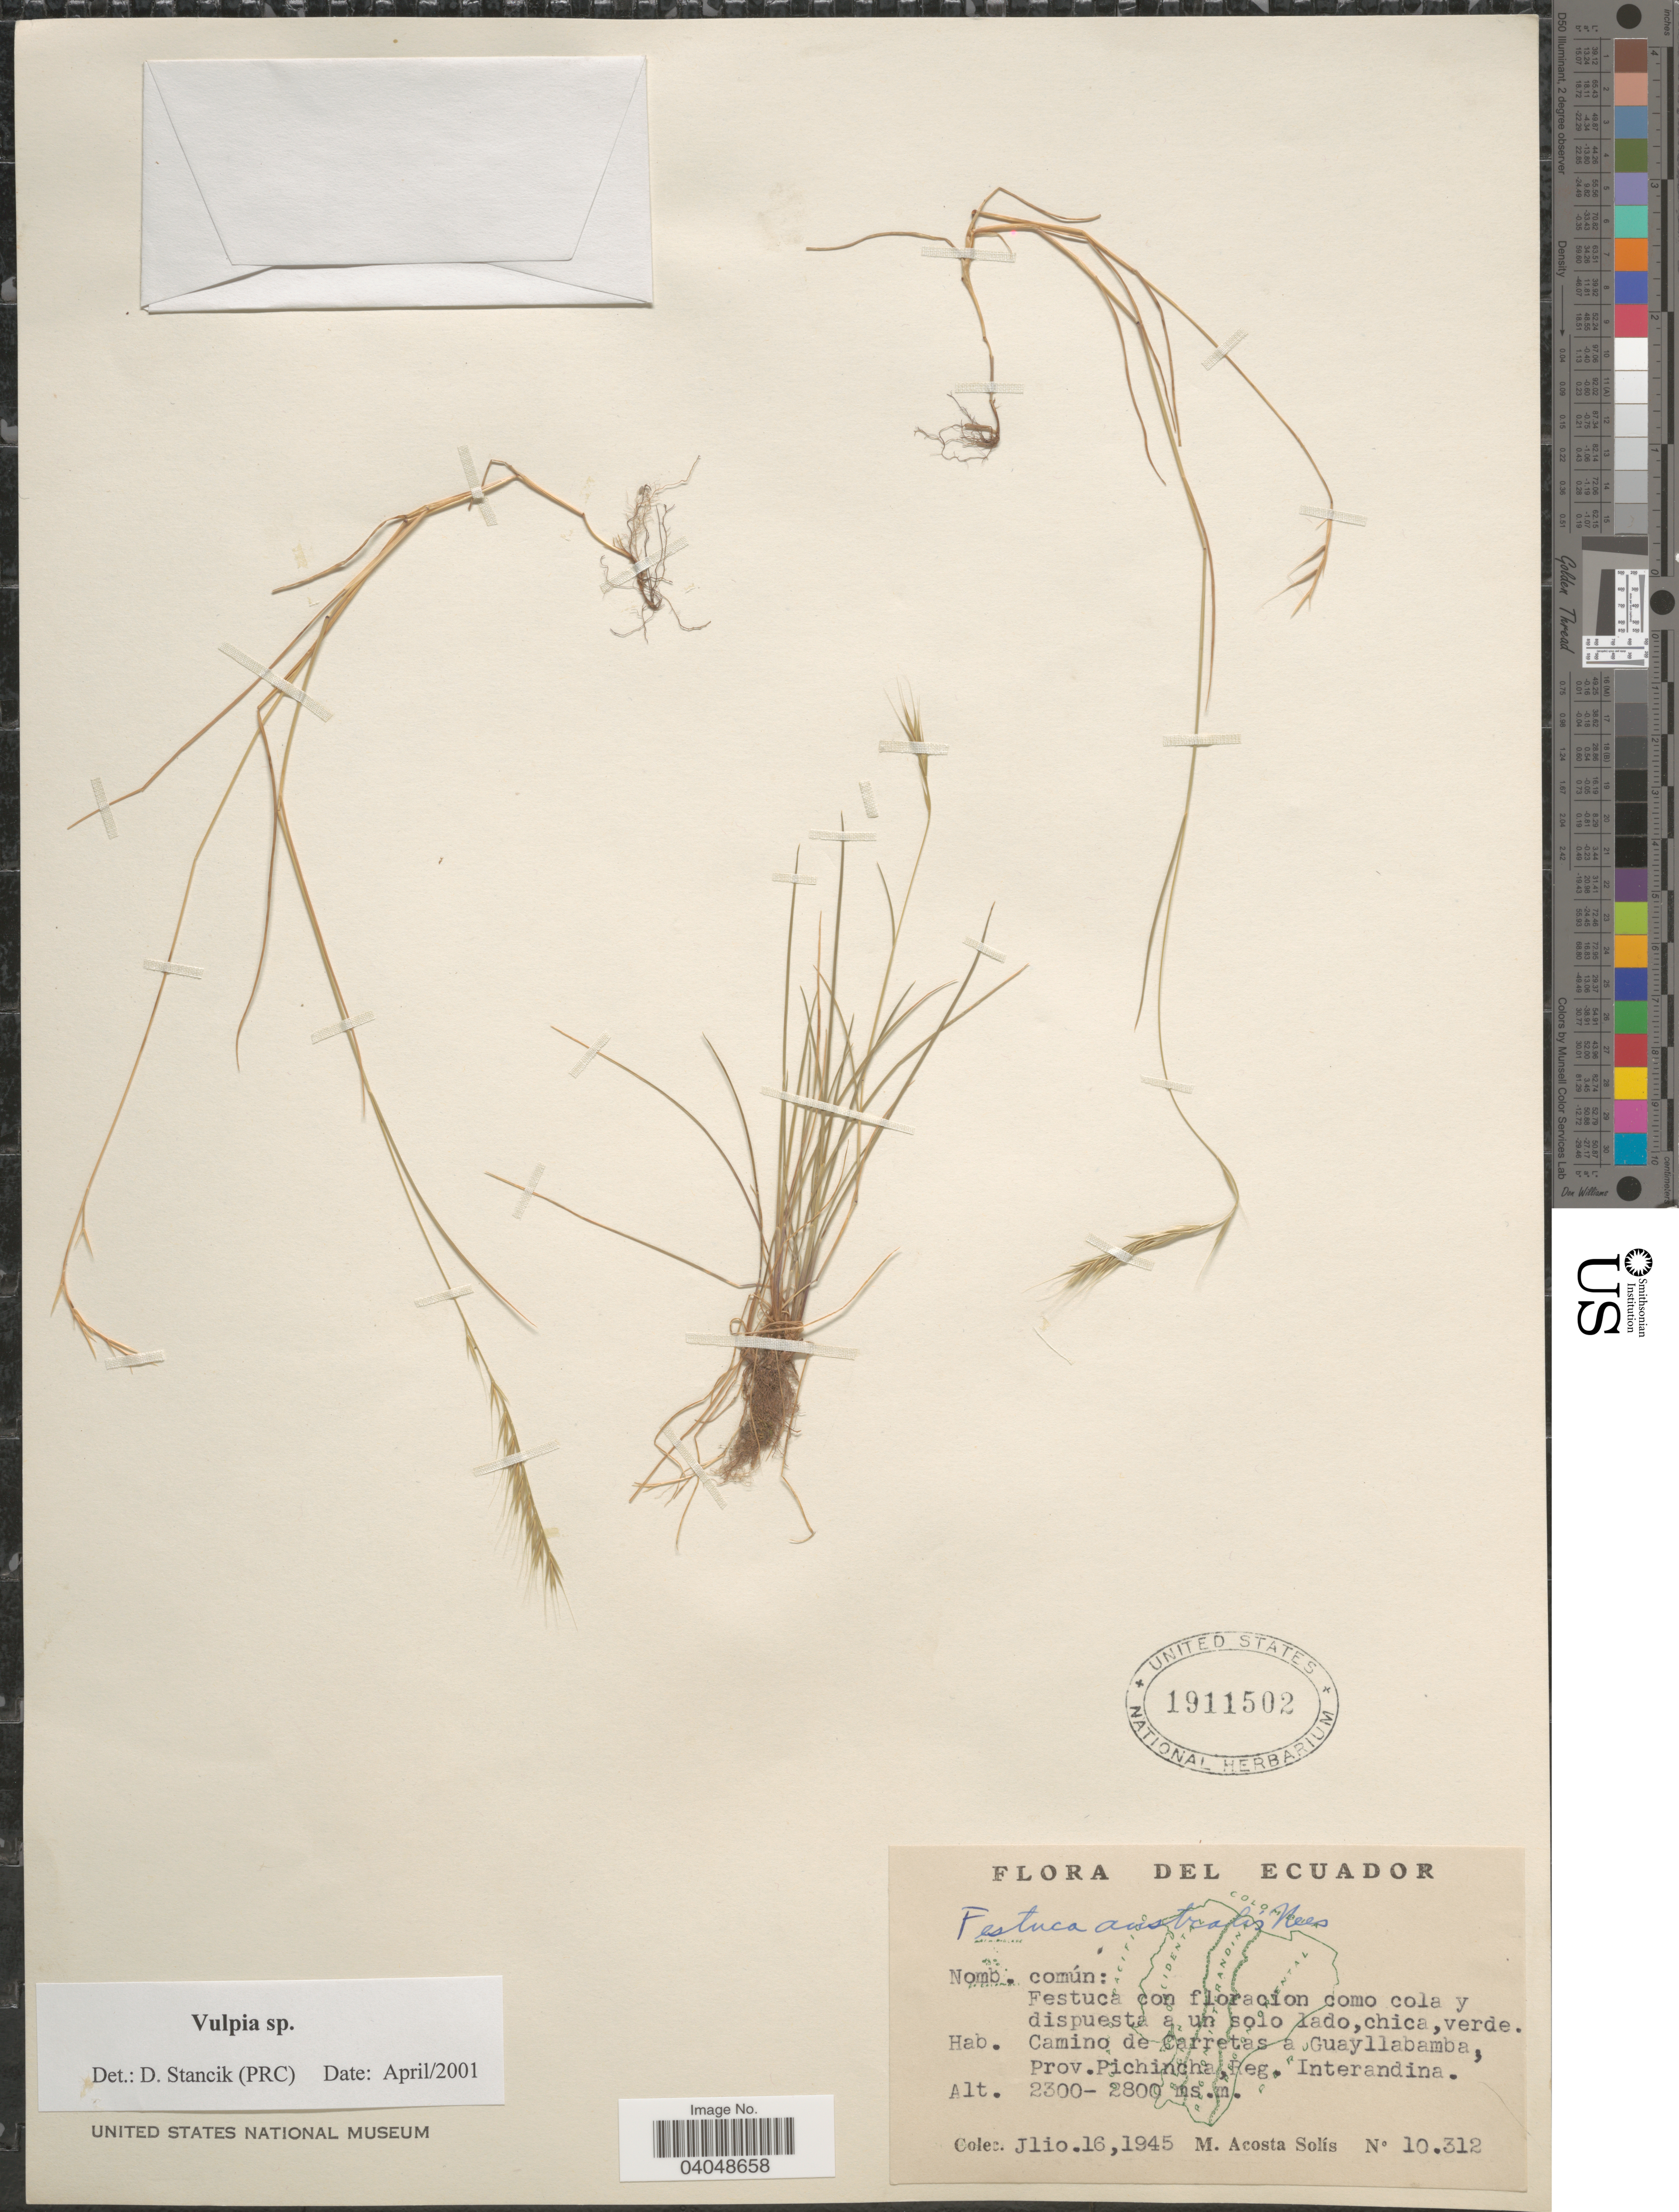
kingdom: Plantae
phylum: Tracheophyta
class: Liliopsida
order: Poales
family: Poaceae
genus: Festuca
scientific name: Festuca sp.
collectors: M. Acosta Solis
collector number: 10312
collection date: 1945-07-16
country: Ecuador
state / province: Pichincha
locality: Camino de Carretas a Guayllabamba, Reg. Interandina.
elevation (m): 2300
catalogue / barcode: US 1911502